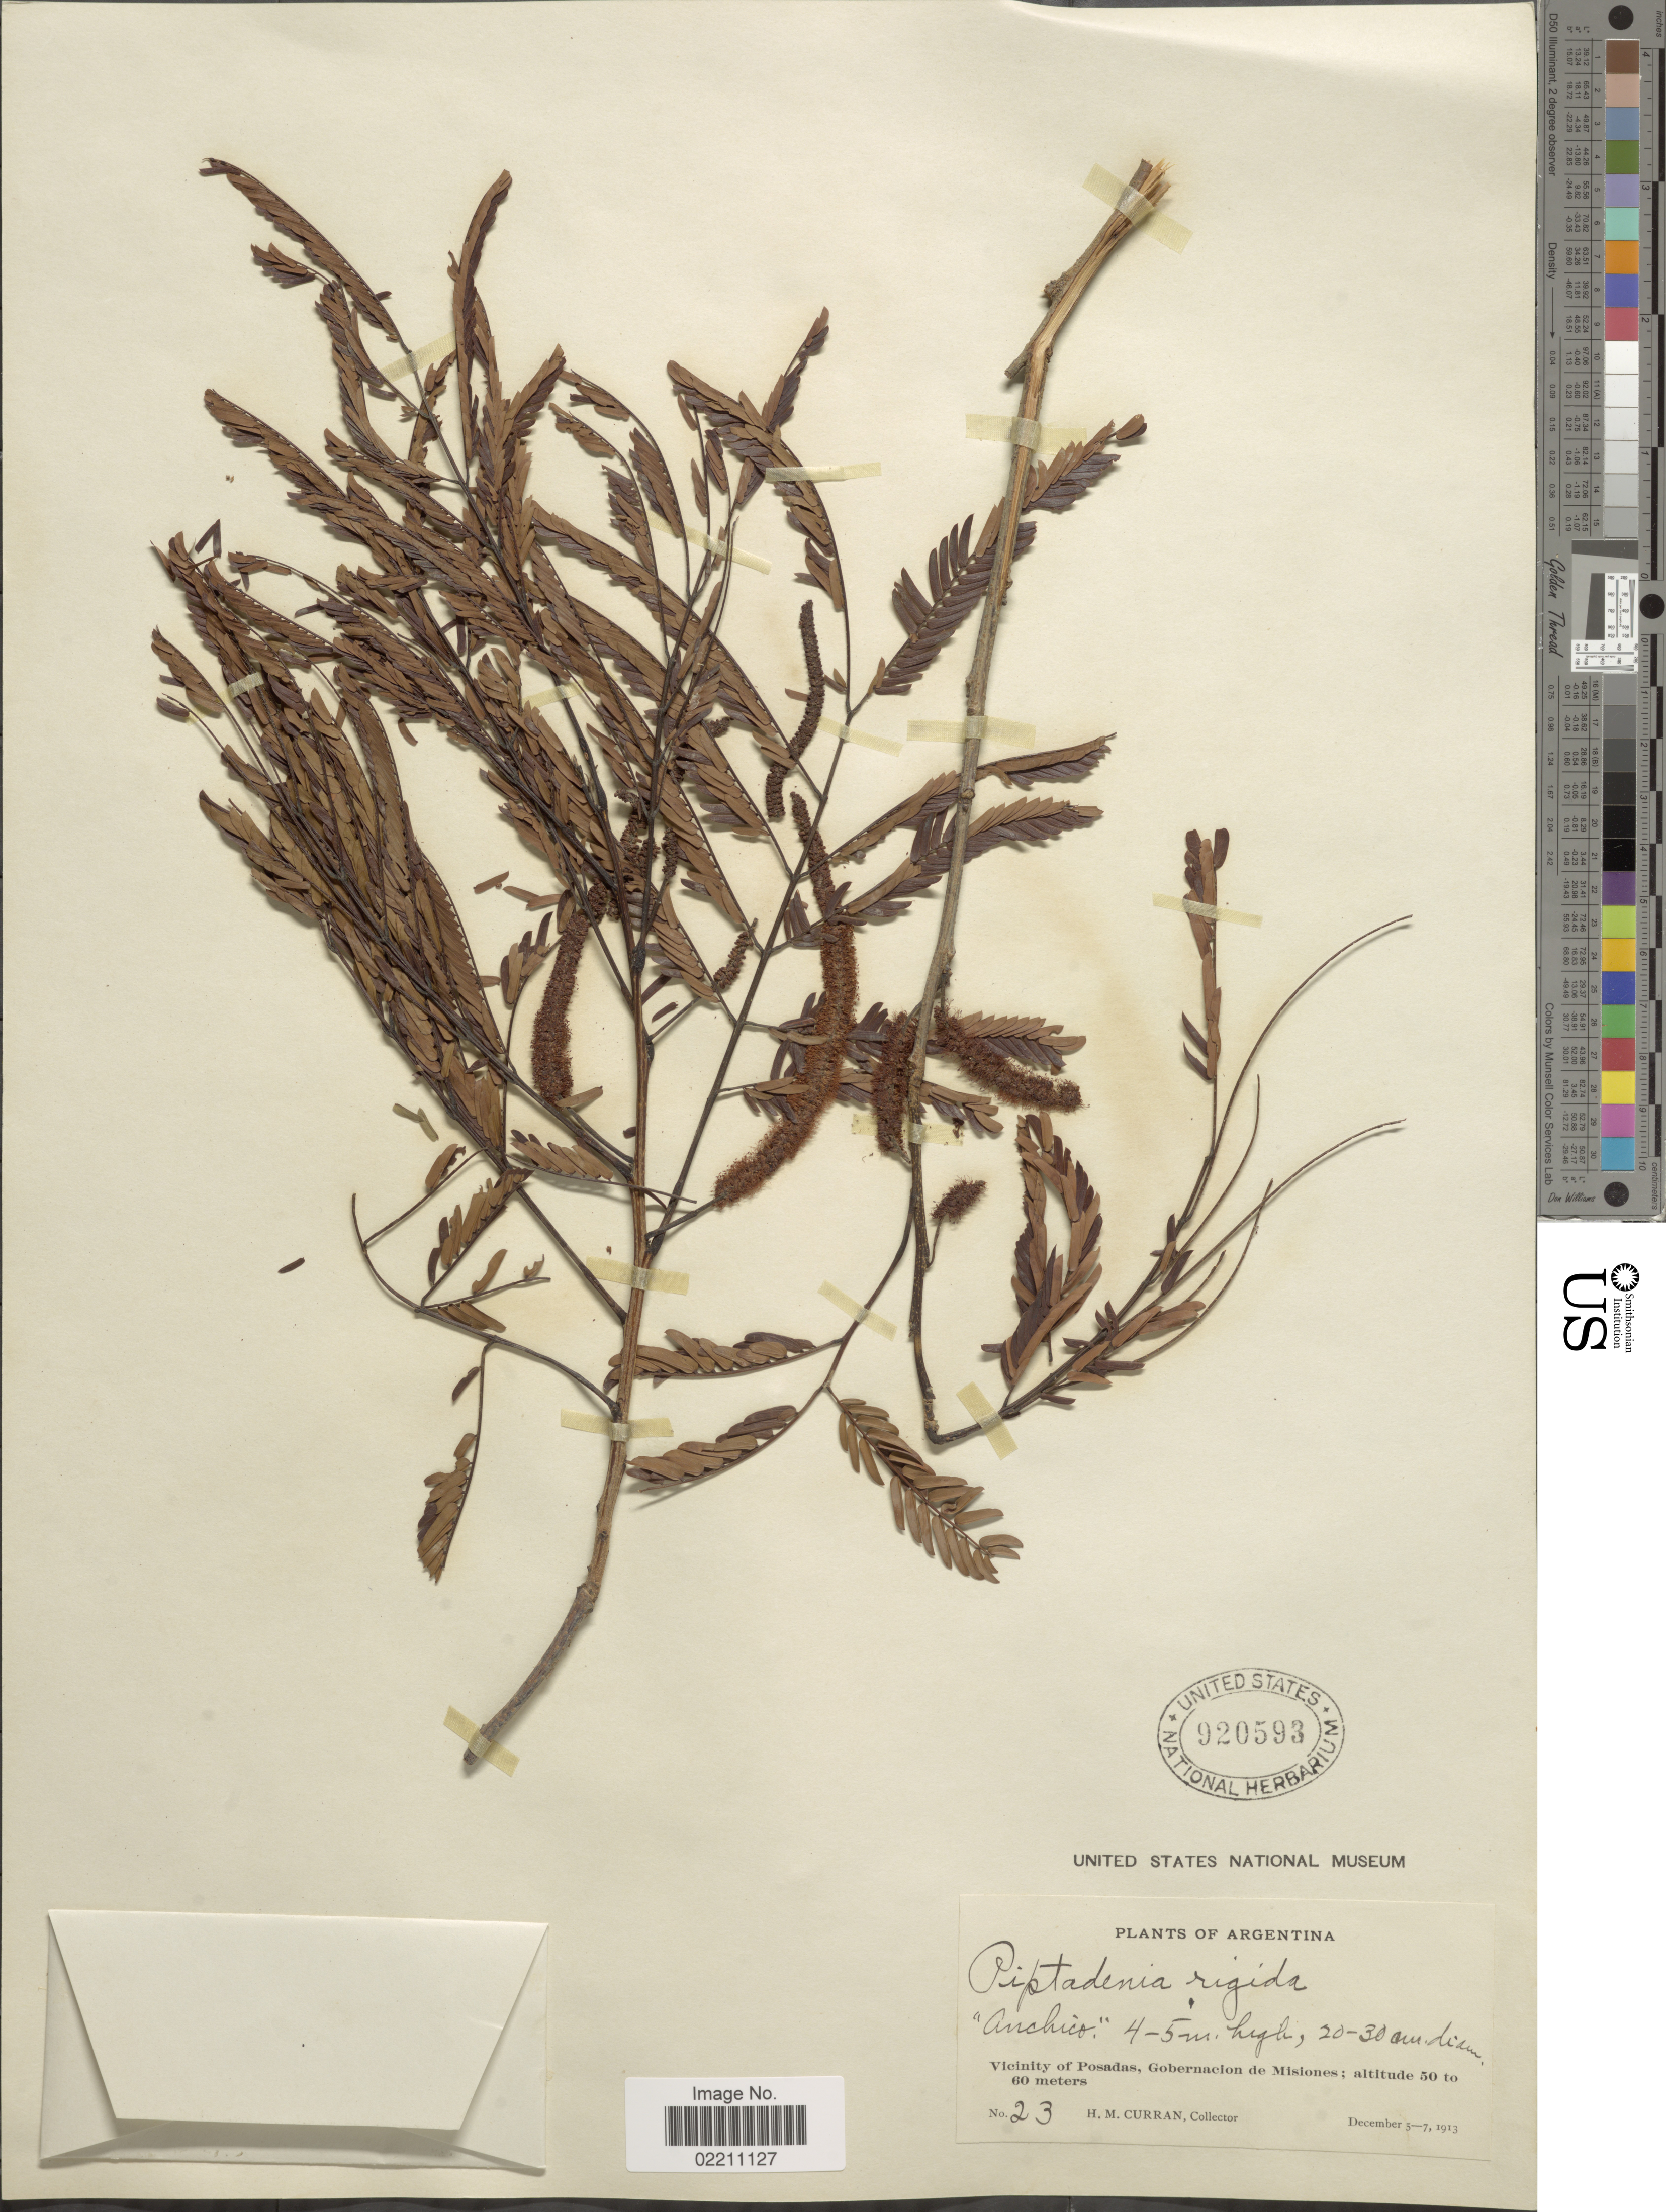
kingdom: Plantae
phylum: Tracheophyta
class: Magnoliopsida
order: Fabales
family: Fabaceae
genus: Parapiptadenia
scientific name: Parapiptadenia rigida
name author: (Benth.) Brenan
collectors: H. M. Curran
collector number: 23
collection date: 1913-12-03/1913-12-07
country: Argentina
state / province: Misiones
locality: Argentina, Vicinity of Posadas, Gobernacion de Misiones.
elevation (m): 50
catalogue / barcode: US 920593